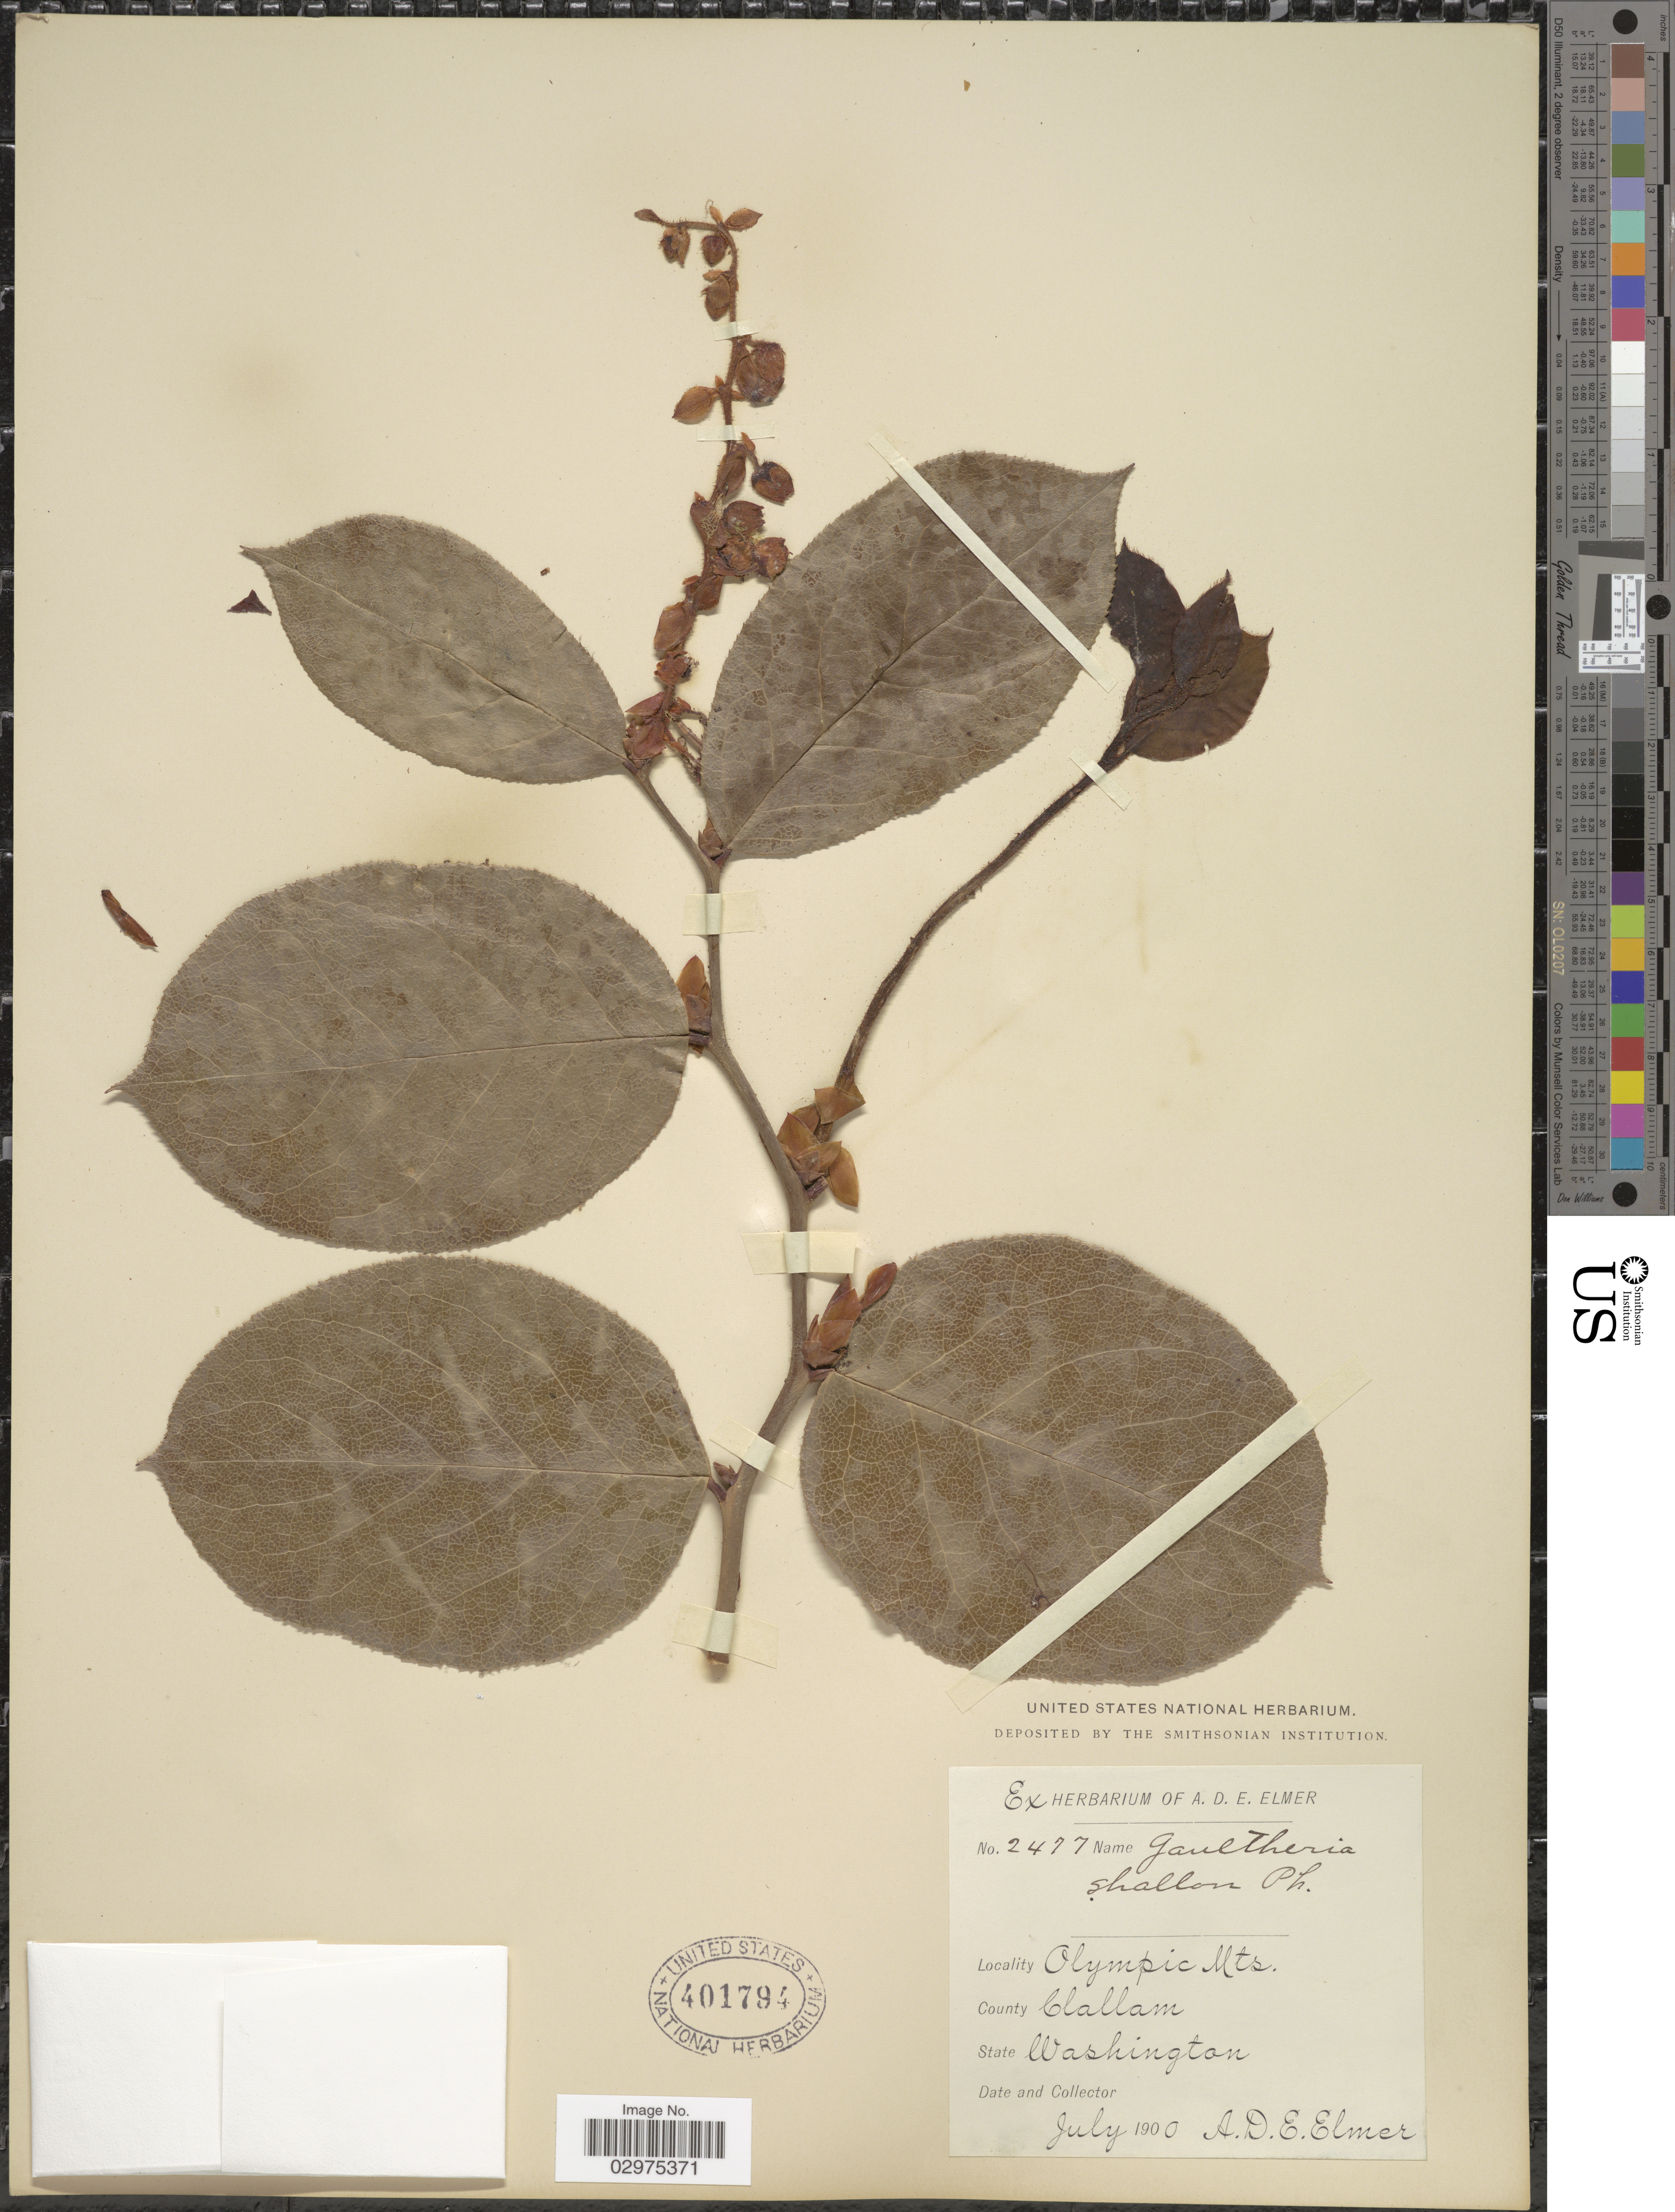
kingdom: Plantae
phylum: Tracheophyta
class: Magnoliopsida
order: Ericales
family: Ericaceae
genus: Gaultheria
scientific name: Gaultheria shallon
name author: Pursh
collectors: A. D. E. Elmer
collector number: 2477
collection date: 1900-07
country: United States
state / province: Washington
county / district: Clallam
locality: Olympic Mts., County Clallam.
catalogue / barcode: US 401794